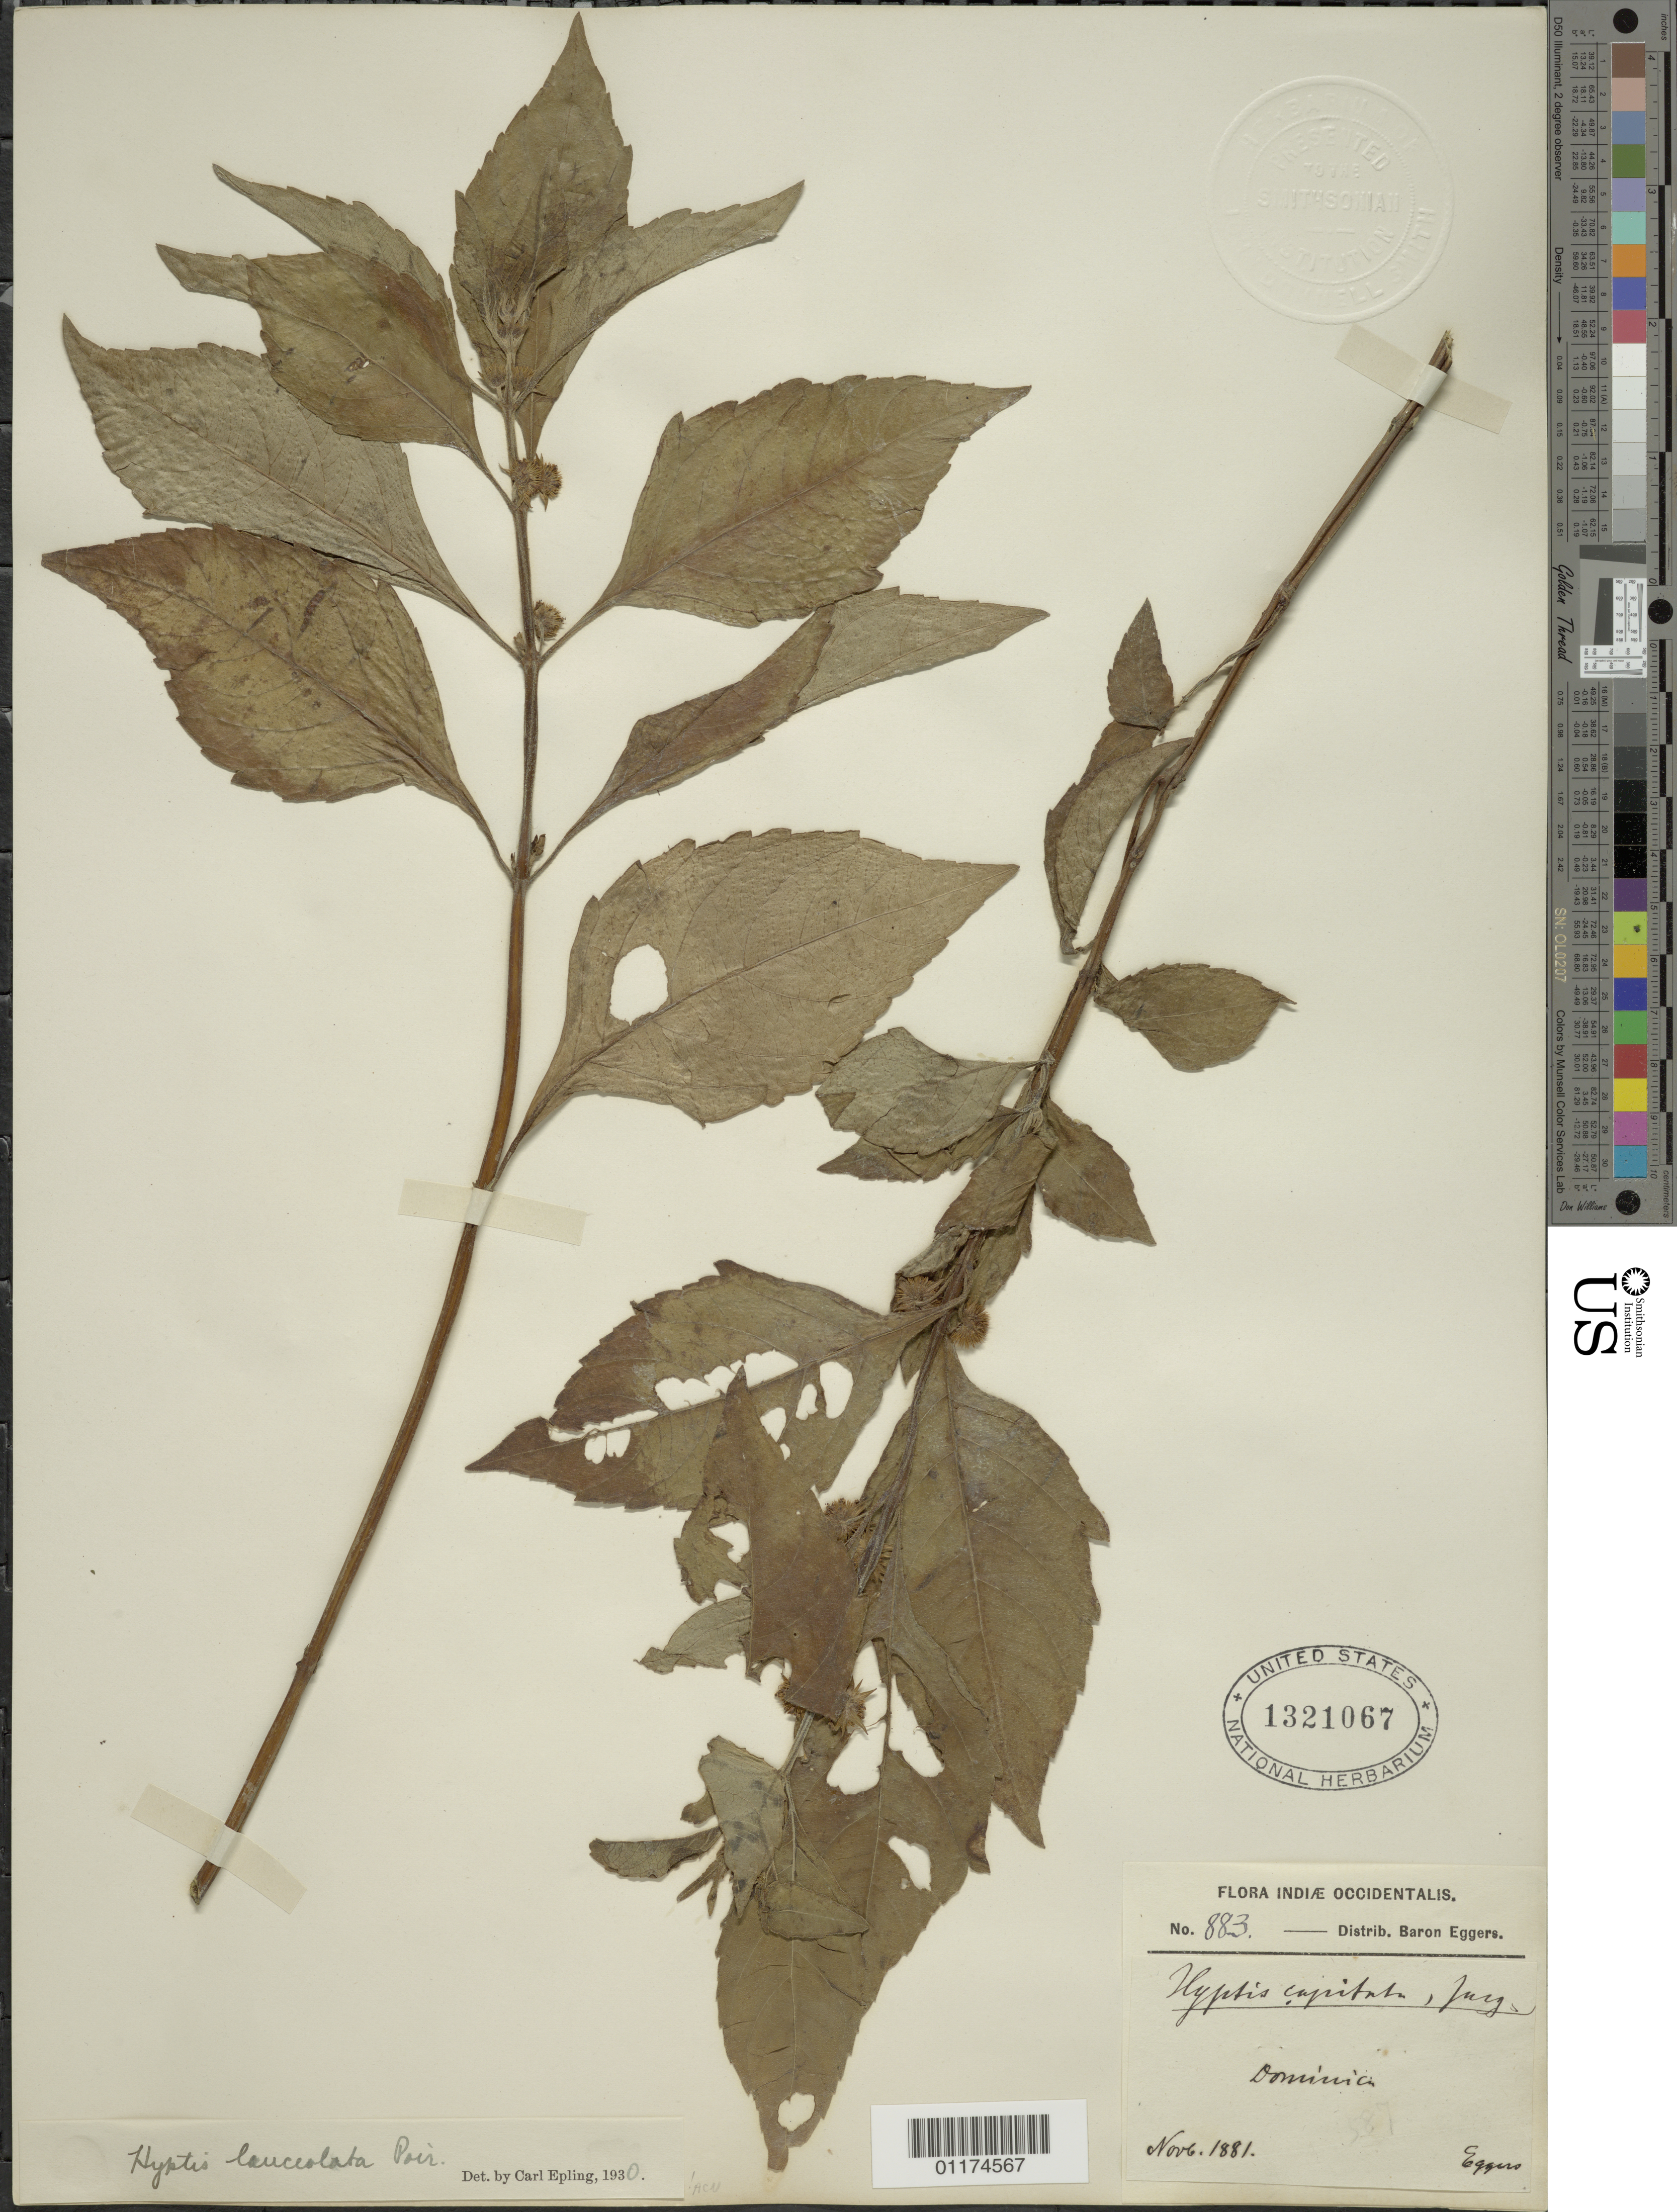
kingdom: Plantae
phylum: Tracheophyta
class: Magnoliopsida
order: Lamiales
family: Lamiaceae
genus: Hyptis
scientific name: Hyptis lanceolata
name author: Poir.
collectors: -. Eggers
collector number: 883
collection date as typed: Nov 1881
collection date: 1881-11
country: Dominica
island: Dominica I.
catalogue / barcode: US 1321067